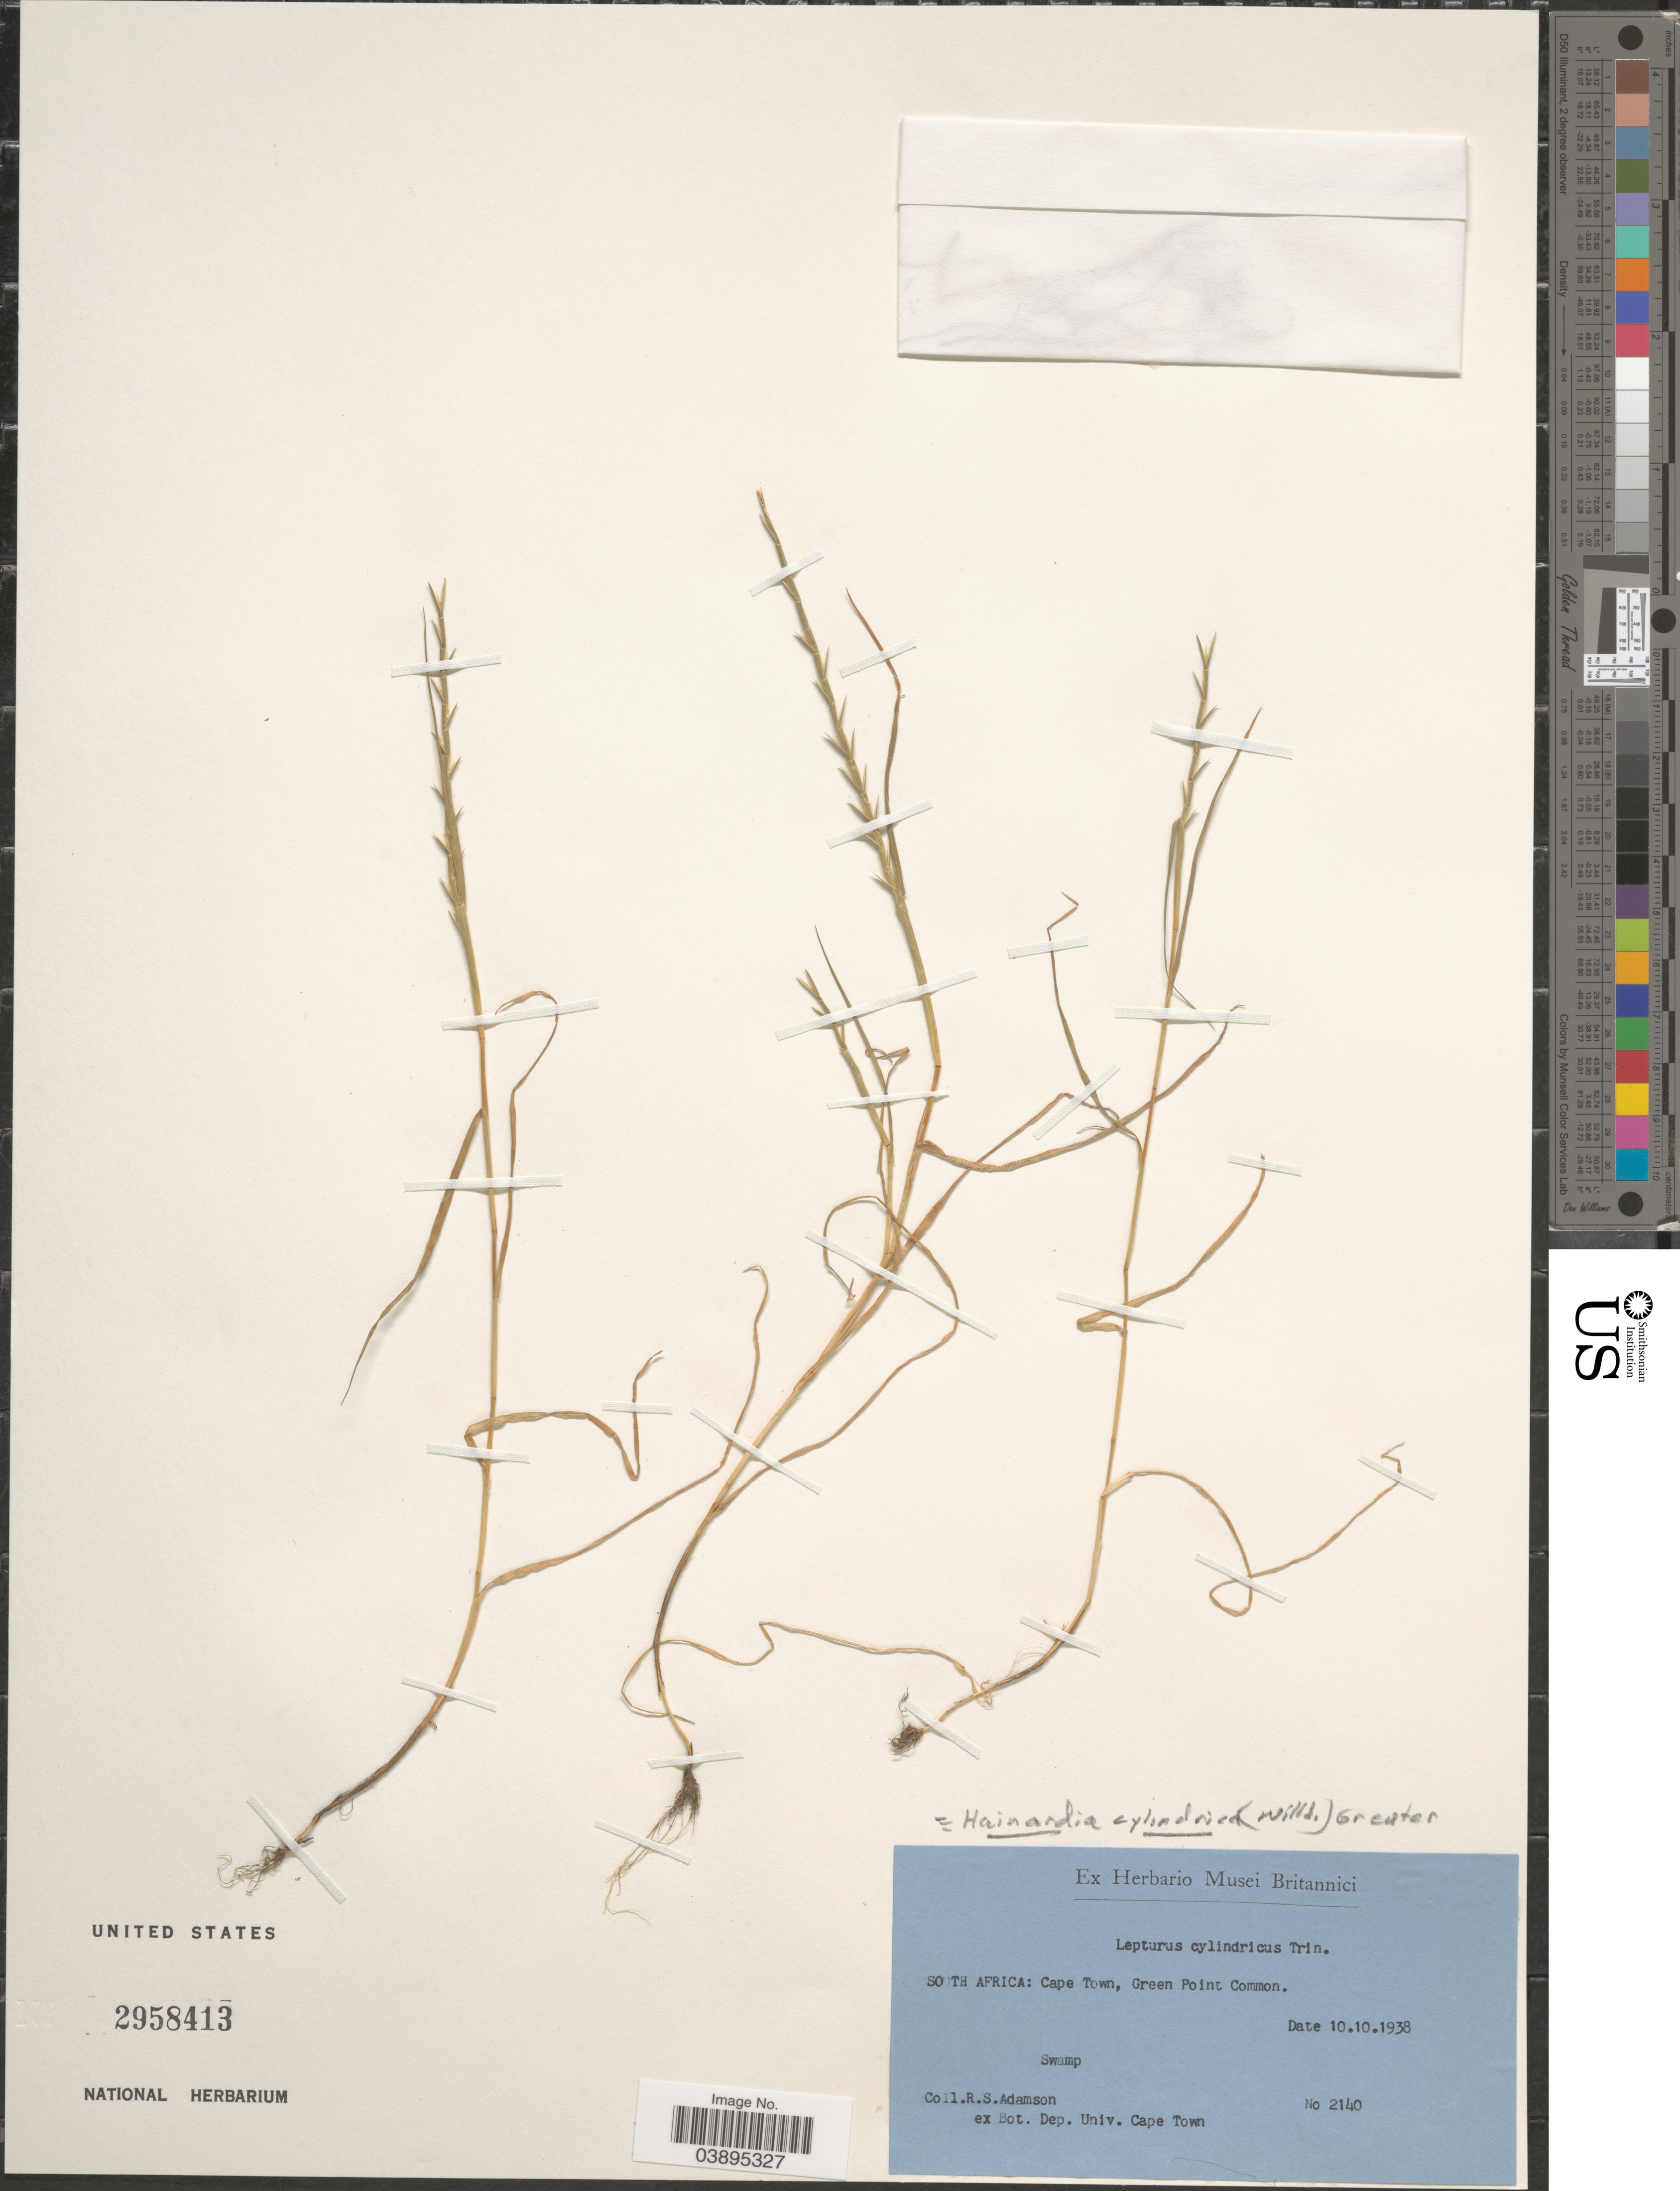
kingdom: Plantae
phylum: Tracheophyta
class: Liliopsida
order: Poales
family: Poaceae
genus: Hainardia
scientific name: Hainardia cylindrica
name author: (Willd.) Greuter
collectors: R. S. Adamson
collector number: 2140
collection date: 1938-10-10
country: South Africa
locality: Cape Town, Green Point Common.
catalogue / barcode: US 2958413